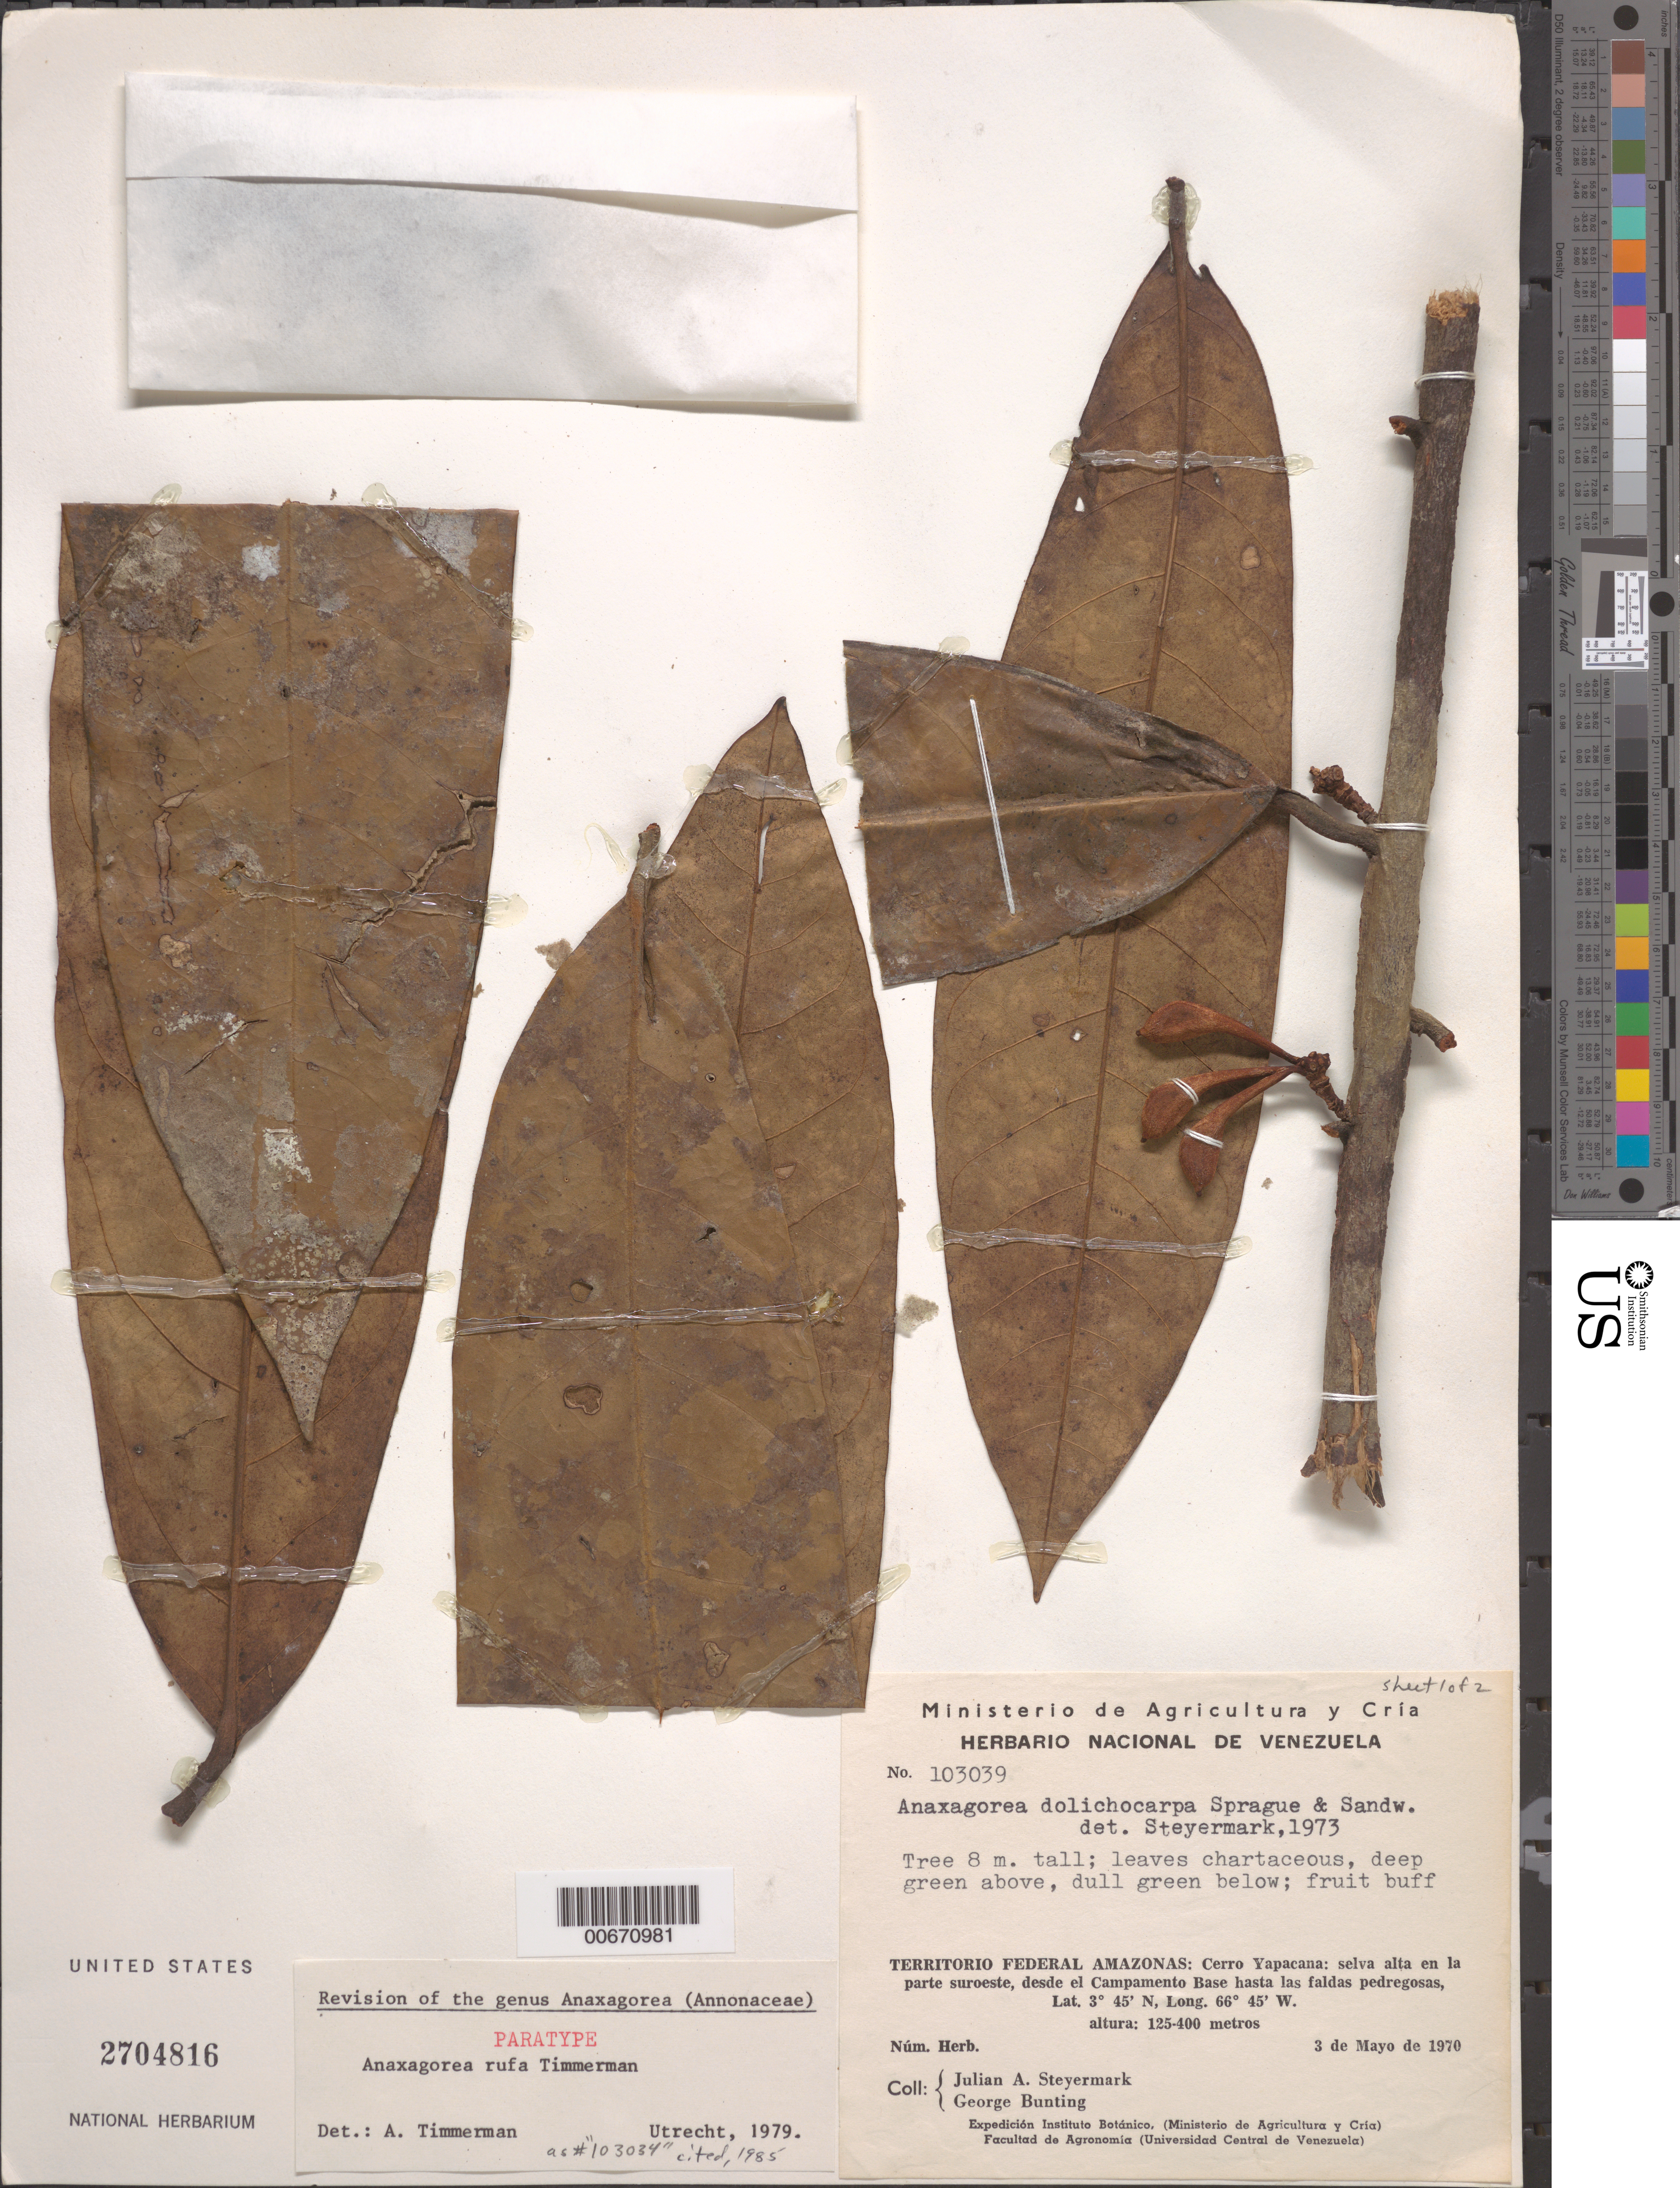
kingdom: Plantae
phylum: Tracheophyta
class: Magnoliopsida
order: Magnoliales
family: Annonaceae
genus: Anaxagorea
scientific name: Anaxagorea rufa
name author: Timmerman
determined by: Timmerman, A.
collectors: J. Steyermark & G. S. Bunting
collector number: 103039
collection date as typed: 3-May-70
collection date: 1970-05-03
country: Venezuela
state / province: Amazonas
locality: Cerro Yapacána, parte suroeste, desde el Campamento Base hasta las faldas pedregosas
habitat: High forest in the southwestern part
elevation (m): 125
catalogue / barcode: US 2704816